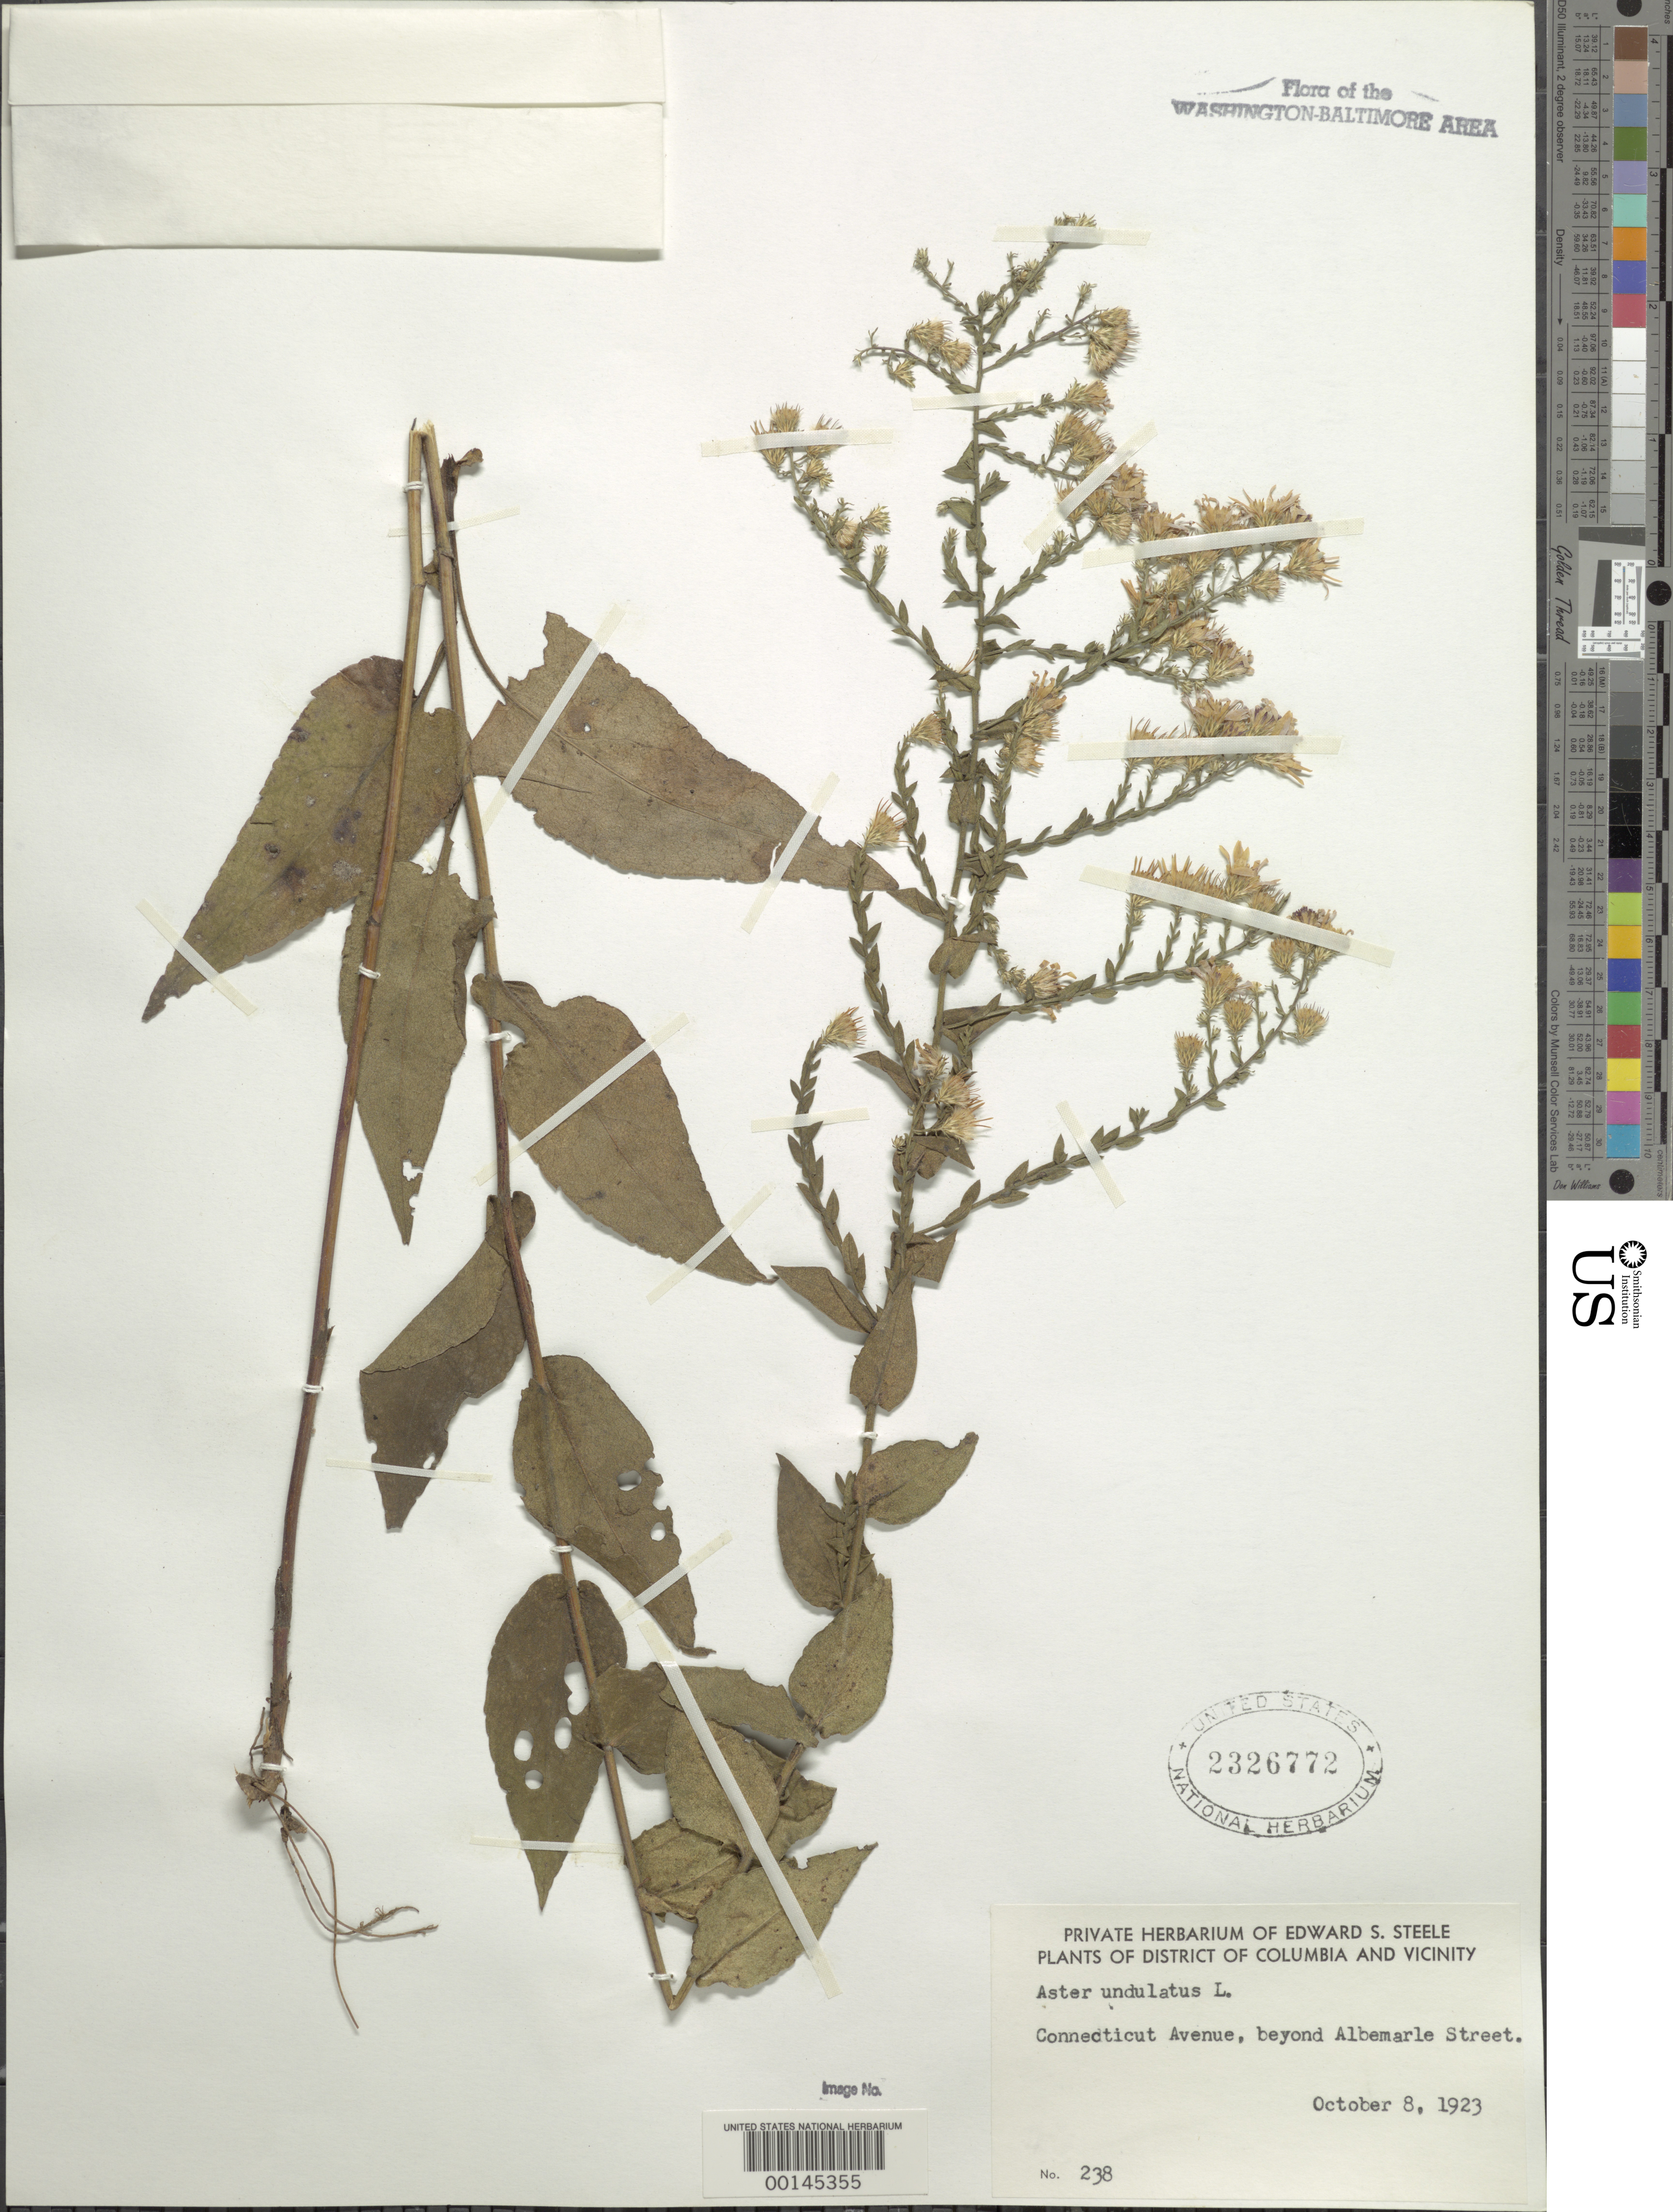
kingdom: Plantae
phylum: Tracheophyta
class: Magnoliopsida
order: Asterales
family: Asteraceae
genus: Symphyotrichum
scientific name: Symphyotrichum undulatum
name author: (L.) G.L. Nesom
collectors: E. Steele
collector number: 238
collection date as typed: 08 Oct 1923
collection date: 1923-10-08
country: United States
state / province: District of Columbia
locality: Conn. Ave. beyond Albemarle St.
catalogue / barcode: US 2326772